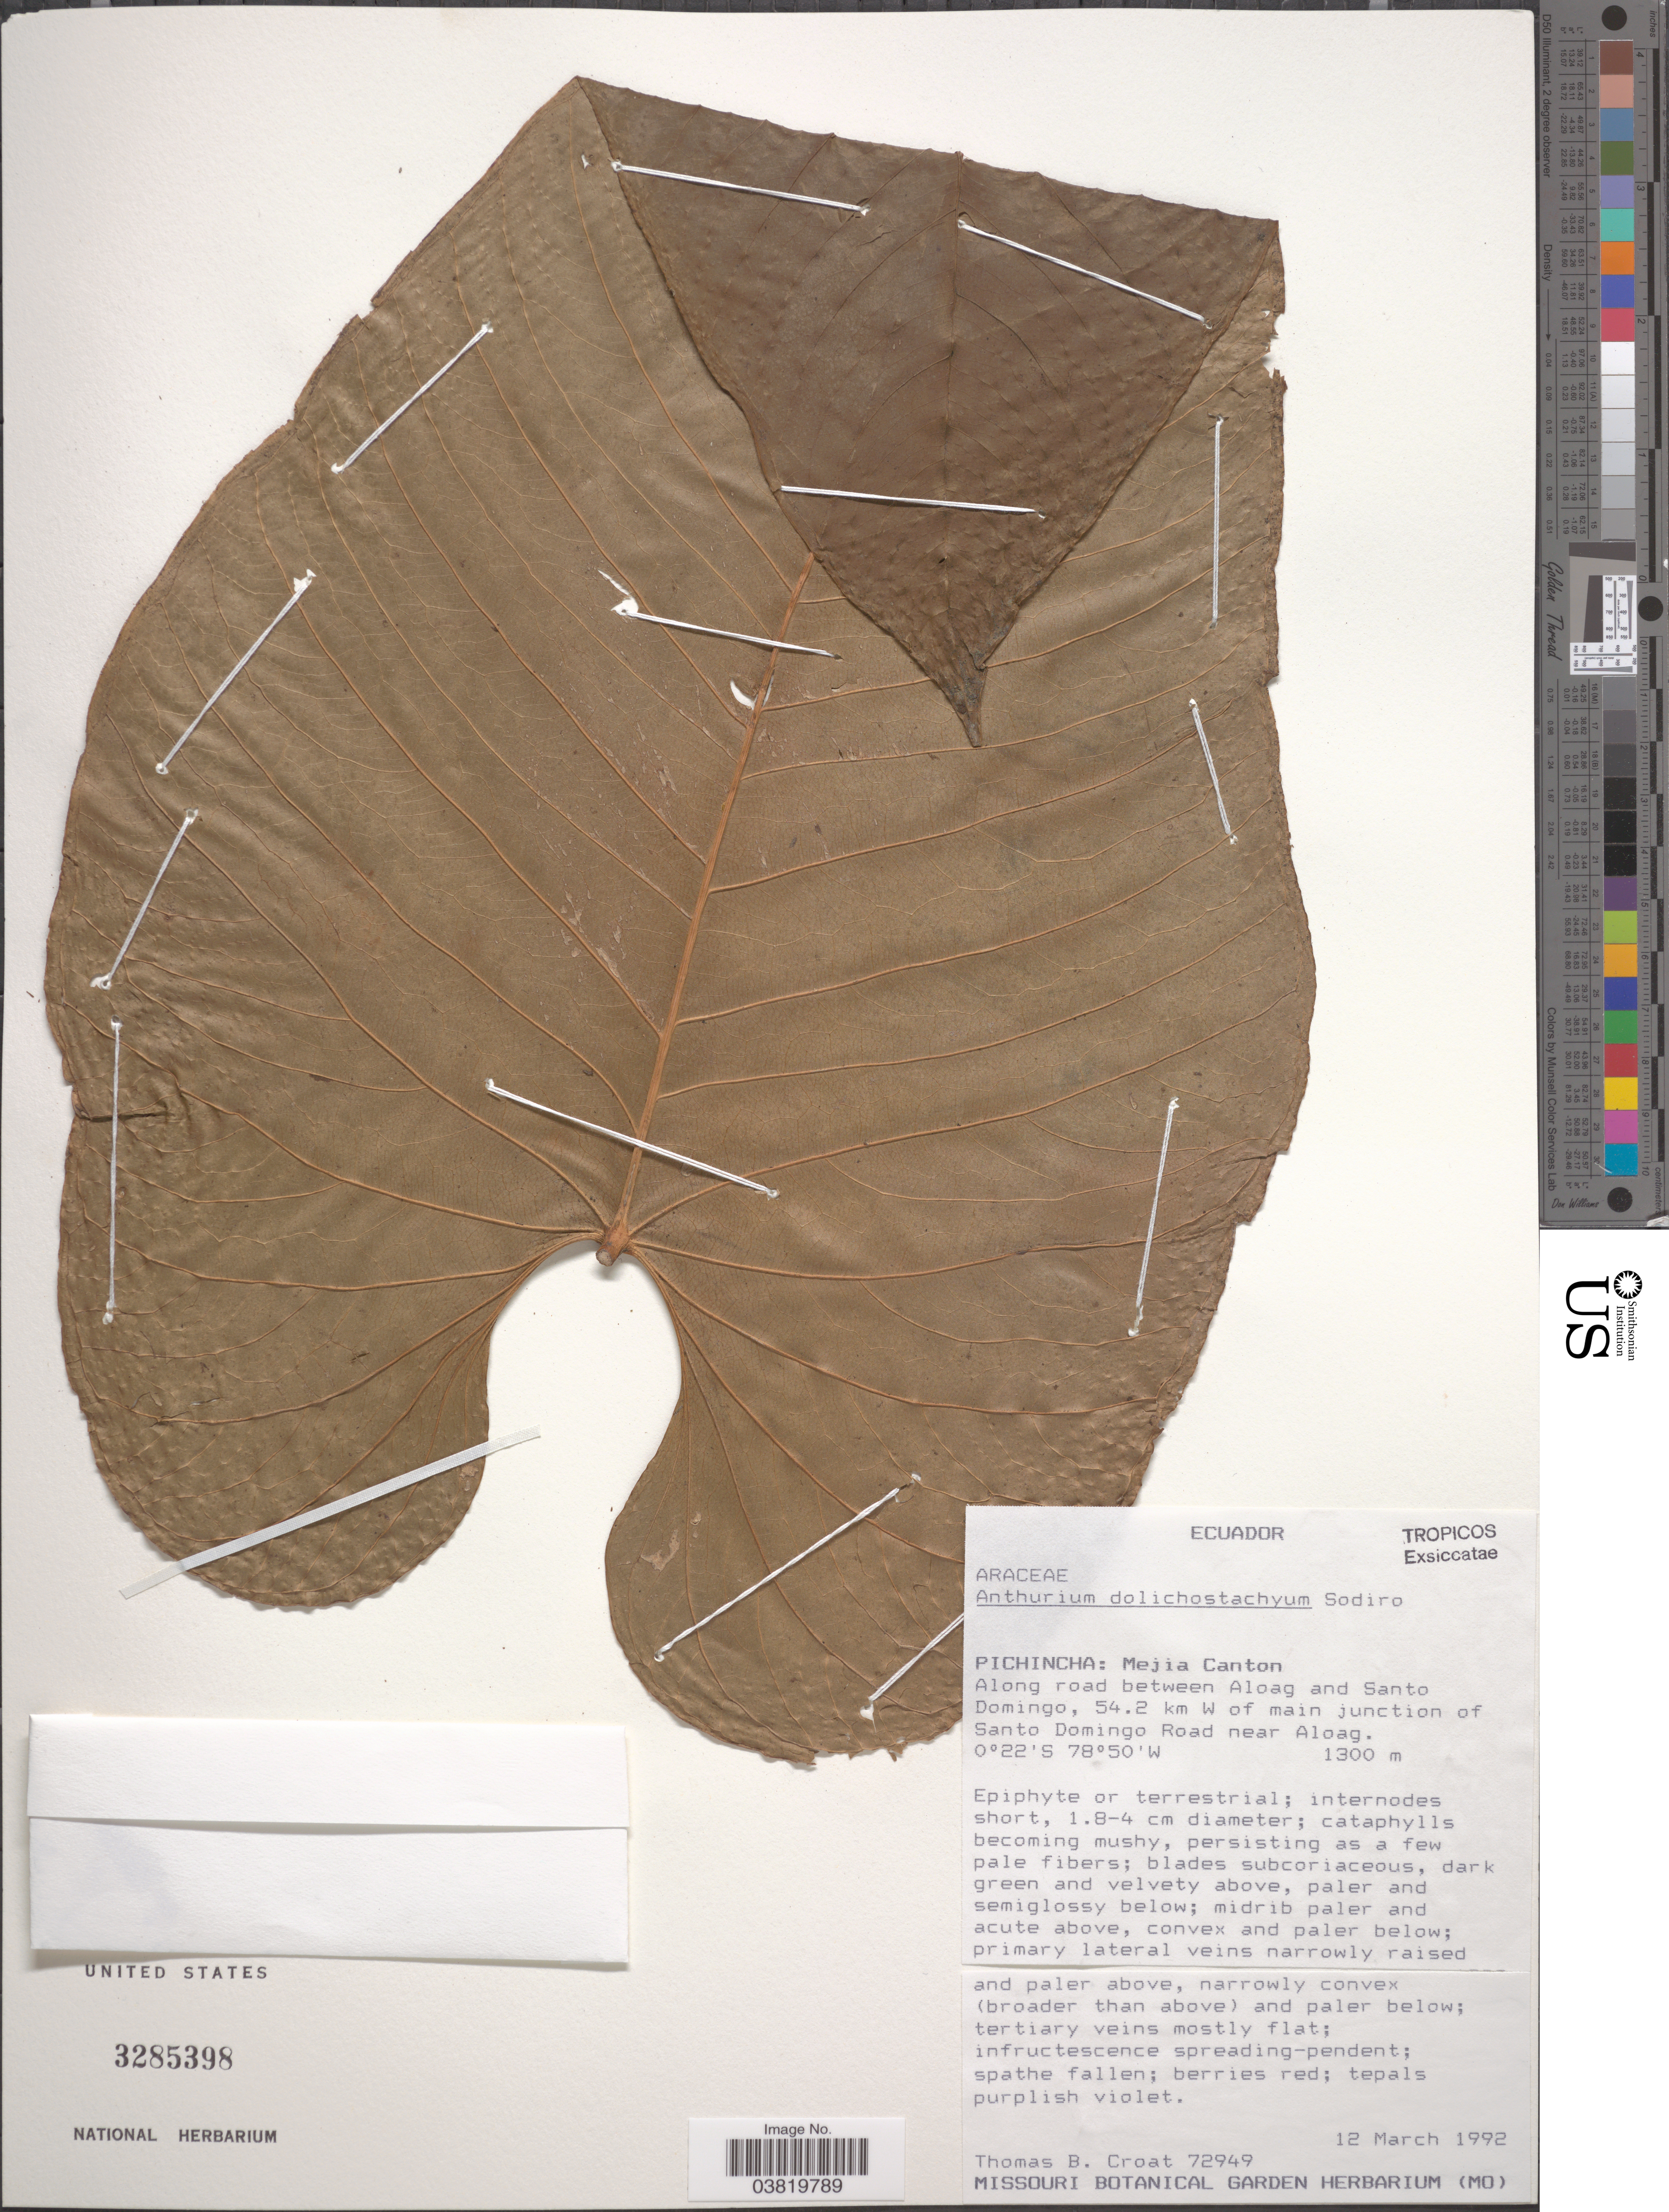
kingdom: Plantae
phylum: Tracheophyta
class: Liliopsida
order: Alismatales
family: Araceae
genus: Anthurium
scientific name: Anthurium dolicostachyum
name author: Sodiro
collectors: T. B. Croat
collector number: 72949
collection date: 1992-03-12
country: Ecuador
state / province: Pichincha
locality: Mejia Canton. Along road between Aloag and Santo Domingo, 54.2 km W of main junction of Santo Domingo Road near Aloag.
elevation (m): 1300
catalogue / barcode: US 3285398